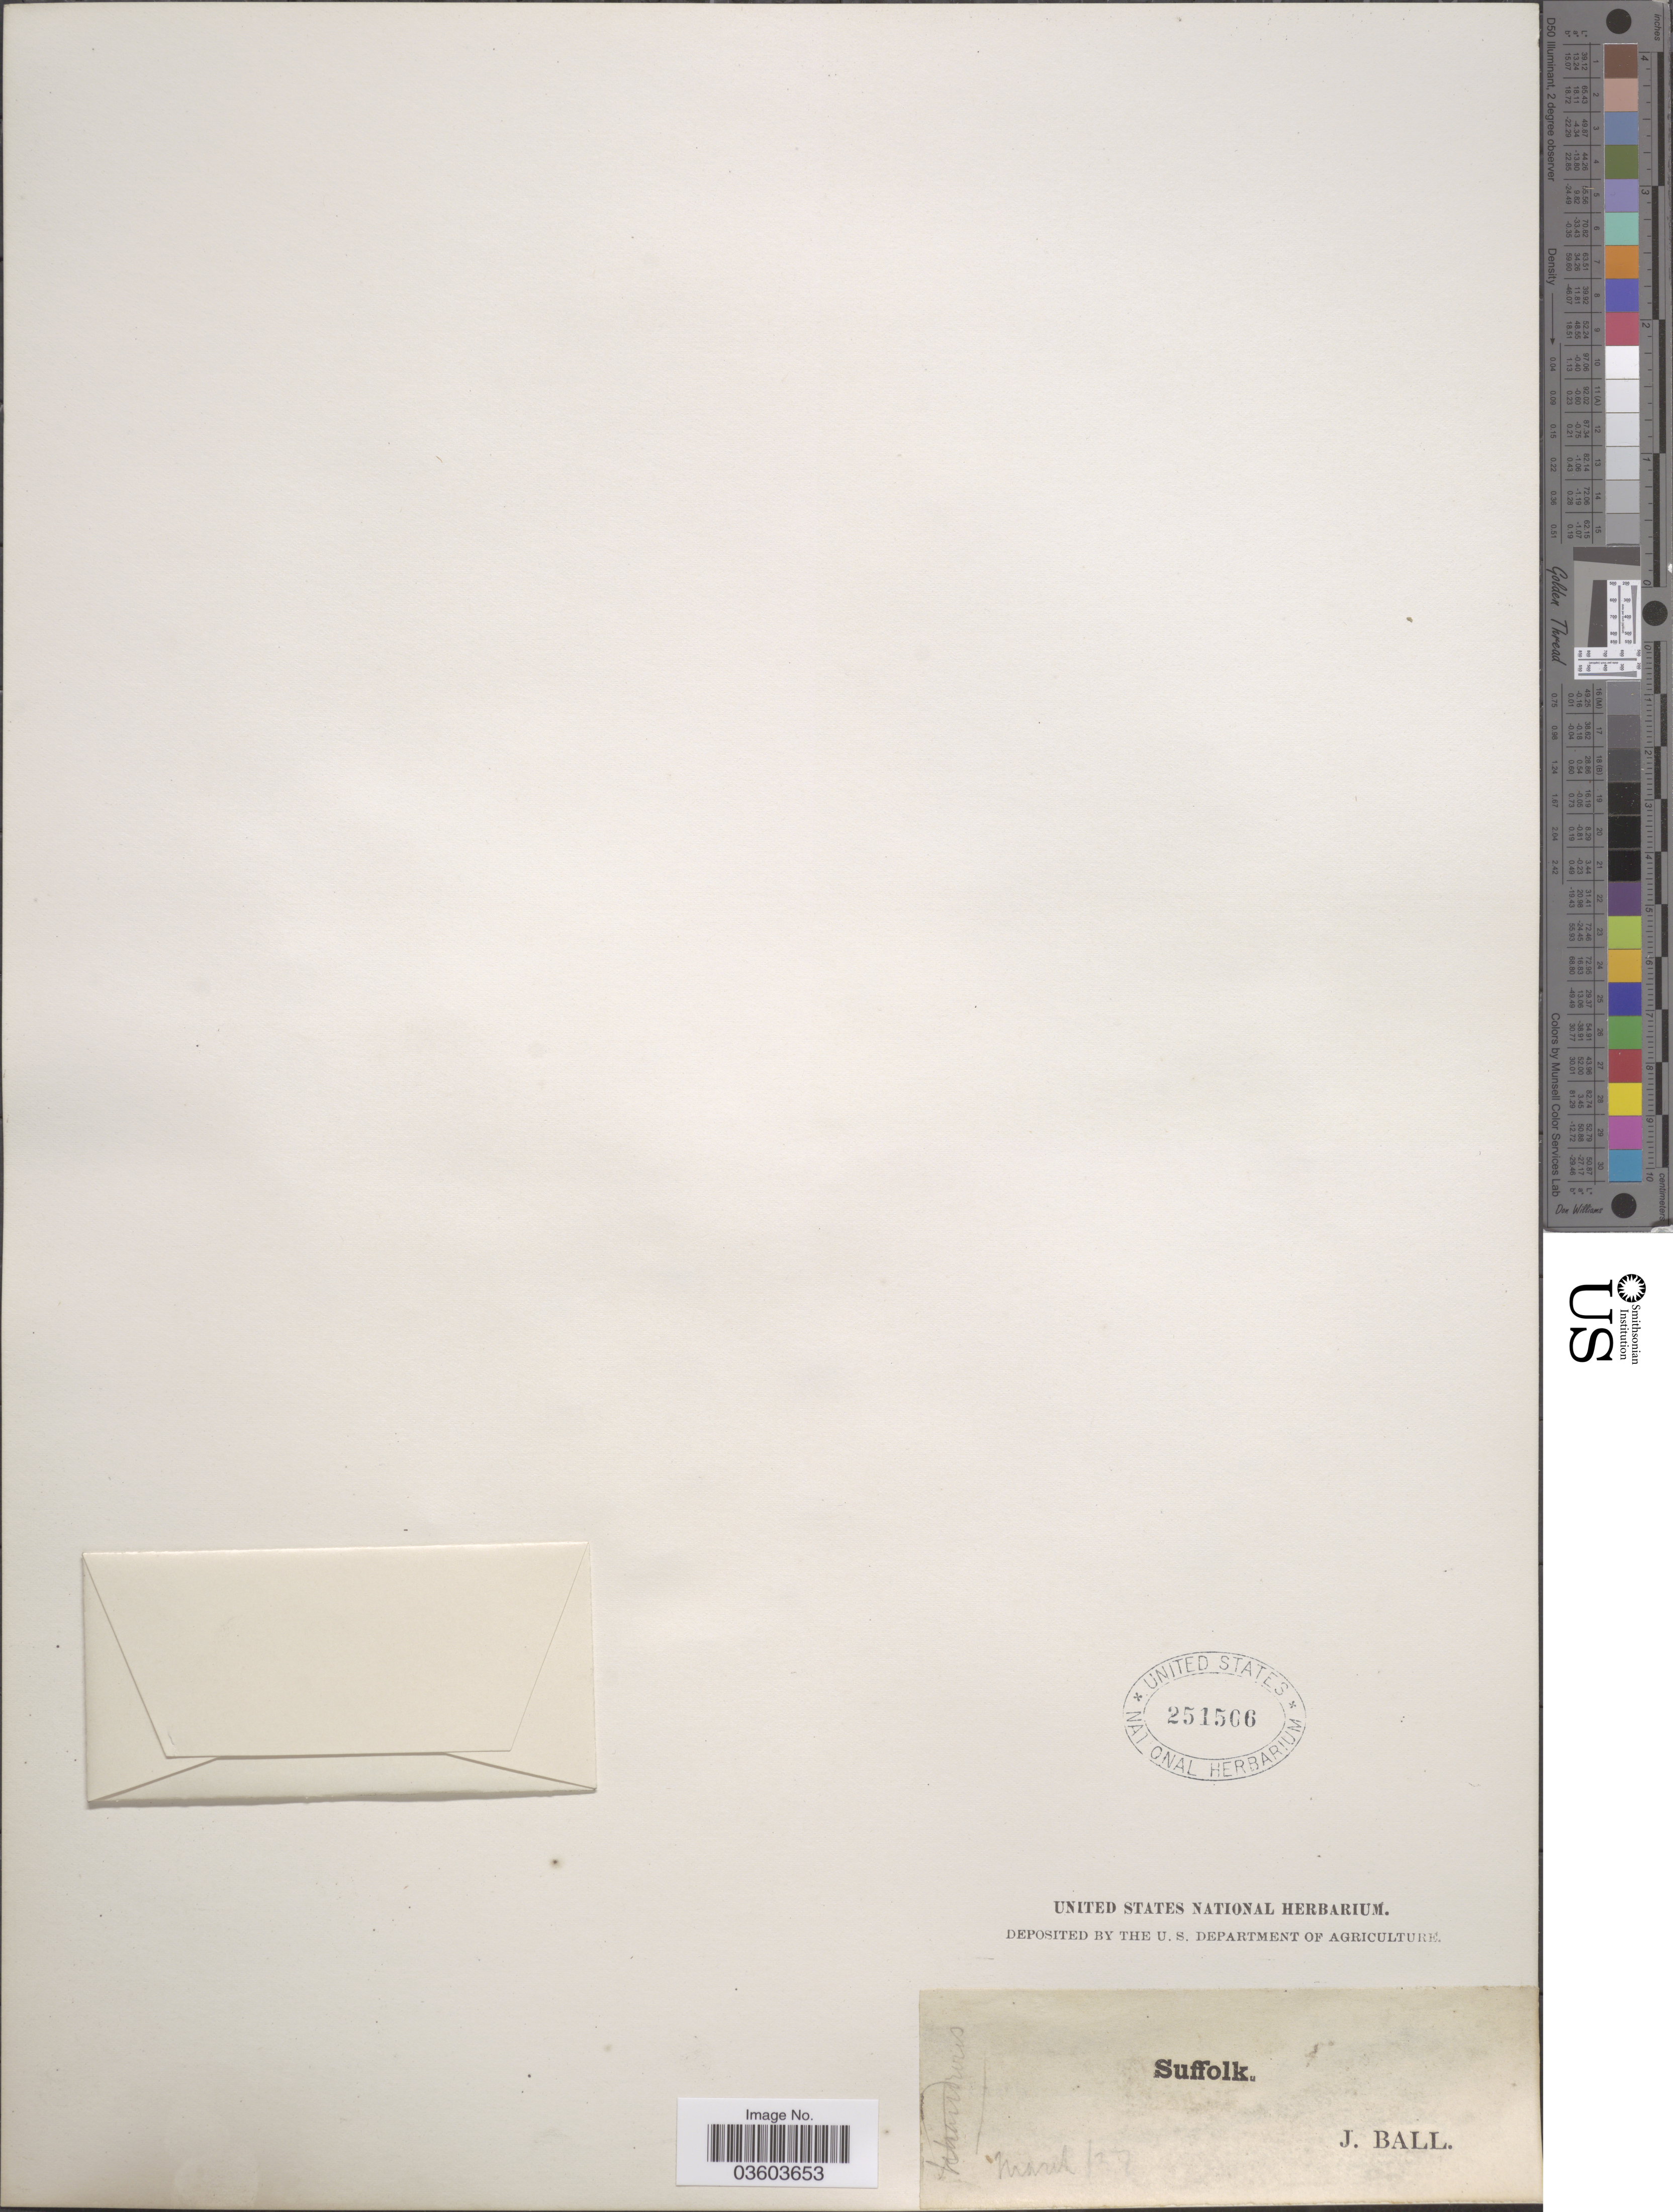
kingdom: Plantae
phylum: Tracheophyta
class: Magnoliopsida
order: Caryophyllales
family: Caryophyllaceae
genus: Cerastium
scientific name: Cerastium sp.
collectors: J. Ball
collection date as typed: Transcribed d/m/y: /3/37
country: United Kingdom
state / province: England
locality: Suffolk.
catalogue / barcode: US 251566